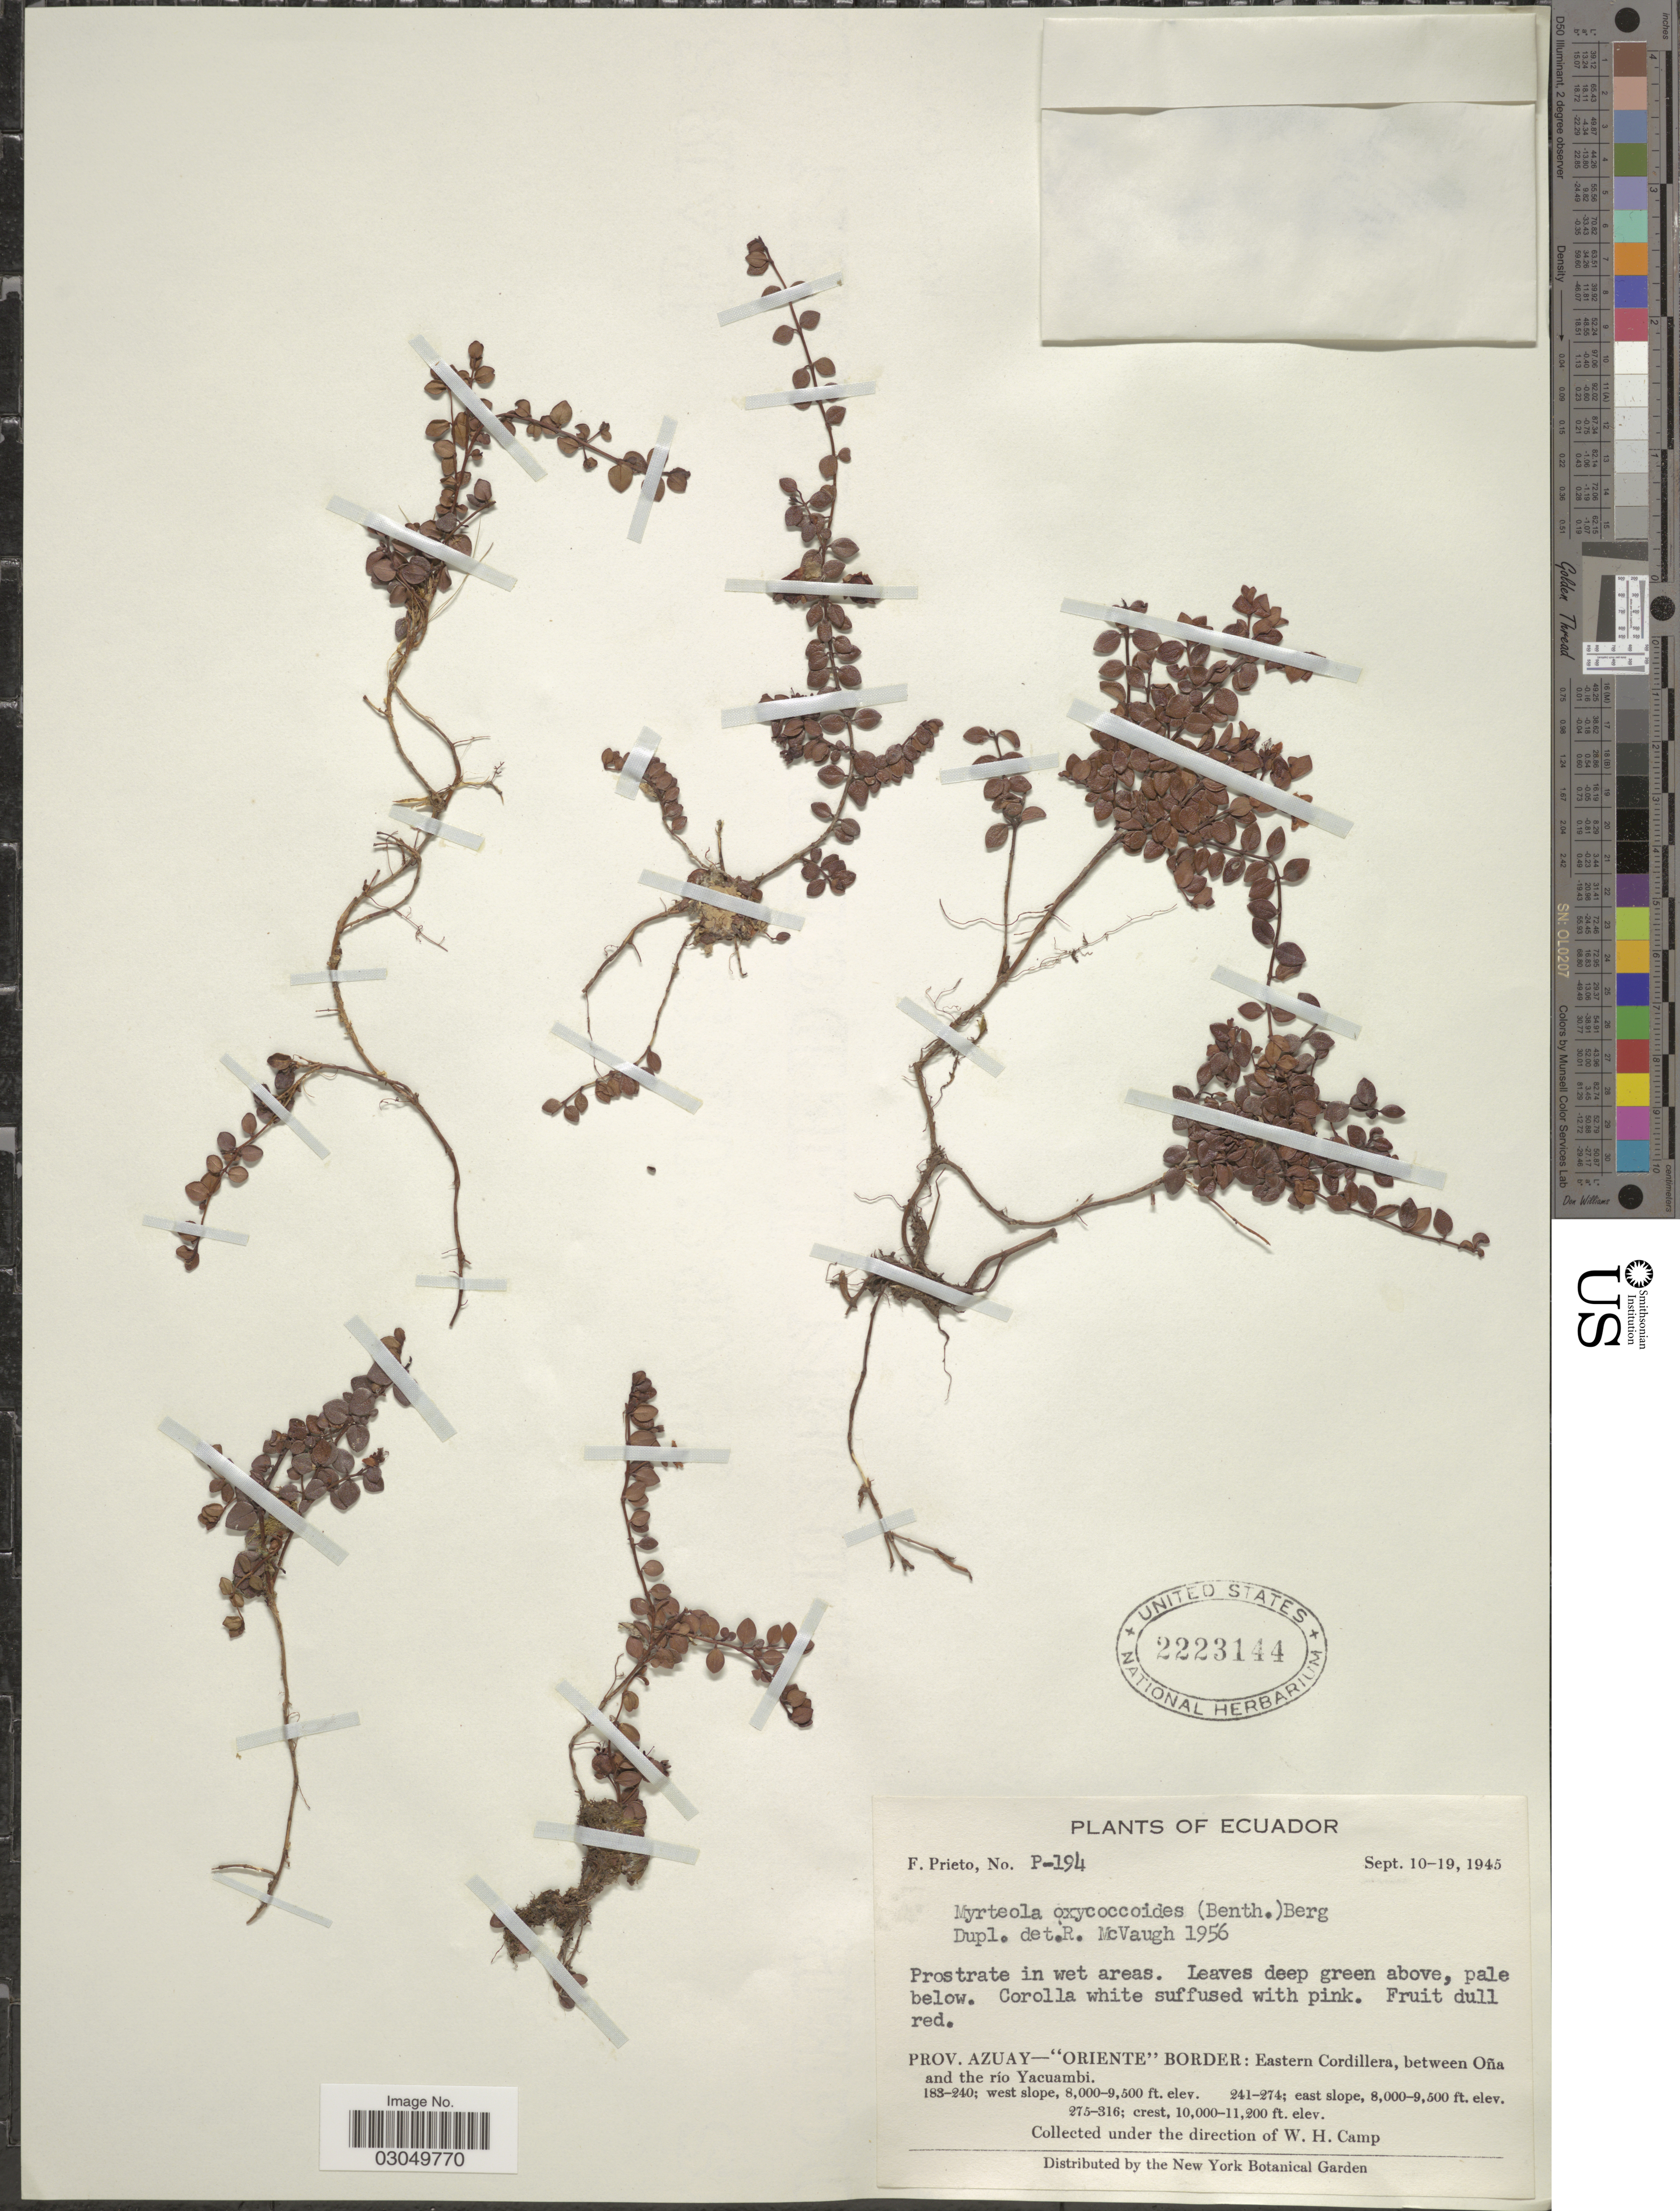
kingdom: Plantae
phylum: Tracheophyta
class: Magnoliopsida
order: Myrtales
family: Myrtaceae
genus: Myrteola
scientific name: Myrteola nummularia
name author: (Lam.) O. Berg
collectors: F. Prieto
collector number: P-194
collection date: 1945-09-10/1945-09-19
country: Ecuador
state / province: Azuay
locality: Oriente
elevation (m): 2438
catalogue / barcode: US 2223144